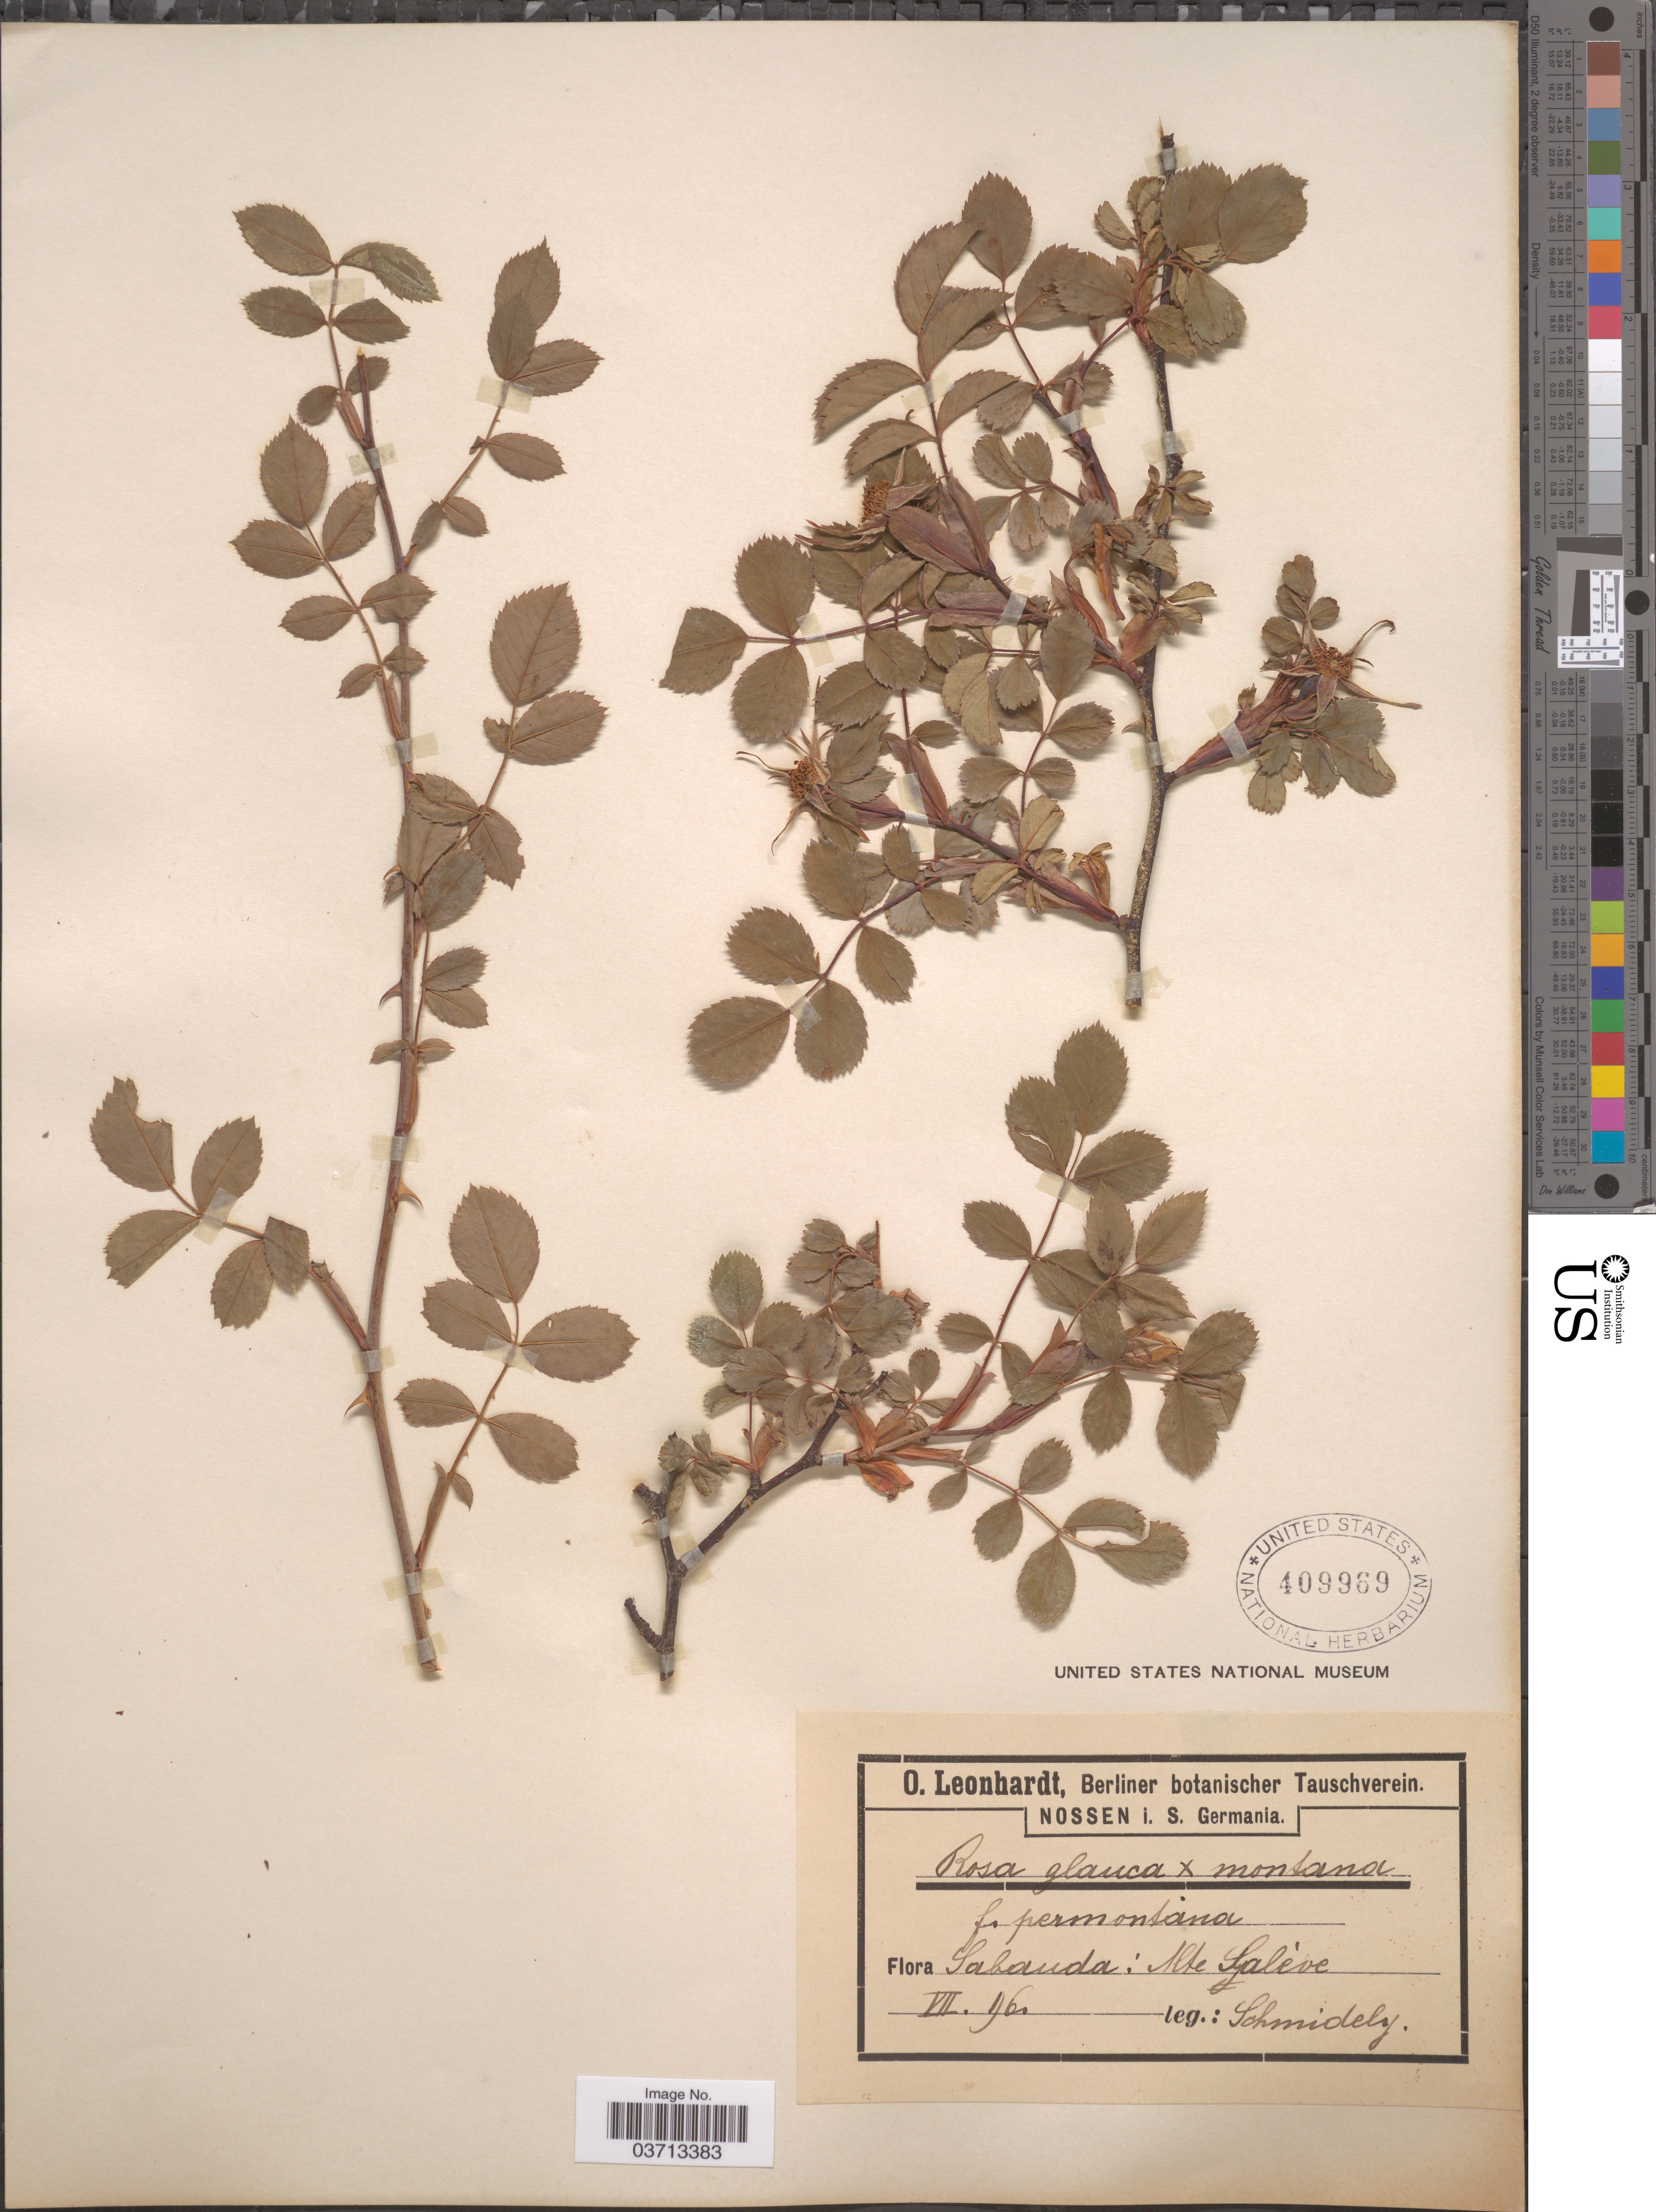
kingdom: Plantae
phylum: Tracheophyta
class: Magnoliopsida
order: Rosales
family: Rosaceae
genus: Rosa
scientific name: Rosa glauca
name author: Pourr.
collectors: Schmidely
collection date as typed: Transcribed d/m/y: /7/96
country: France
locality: Sabauda: Mte Salève.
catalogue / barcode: US 409969